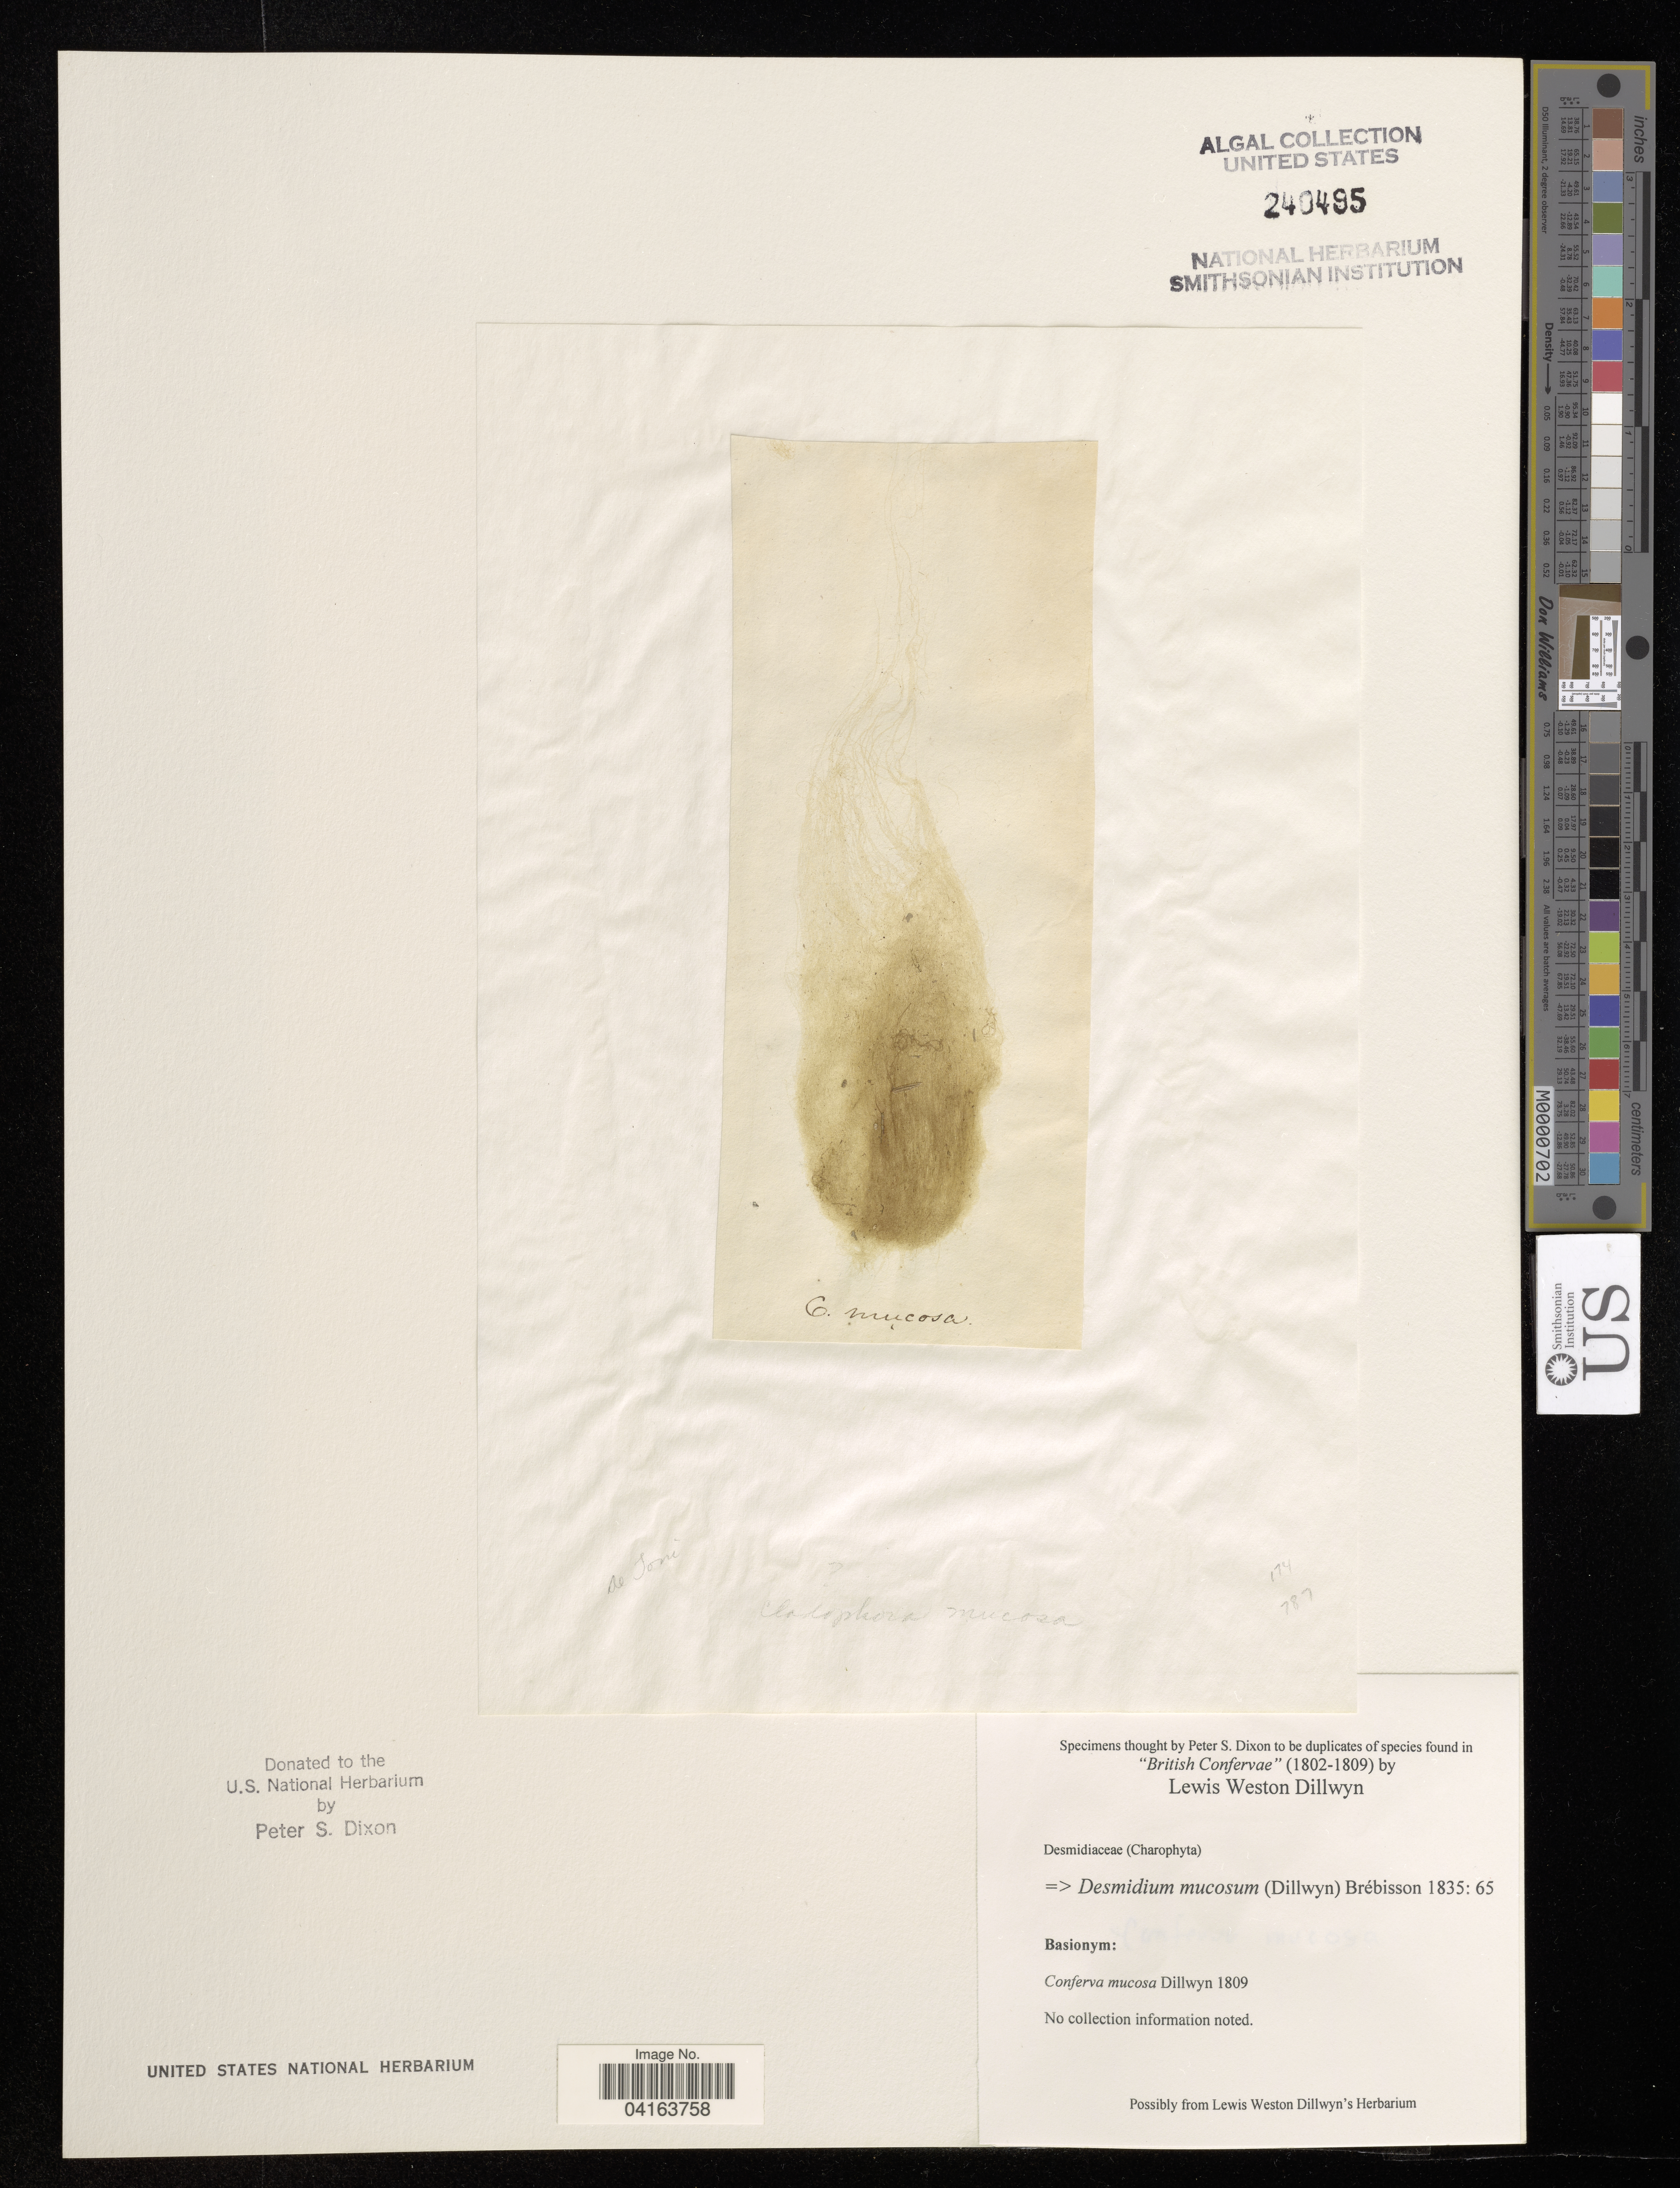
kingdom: Plantae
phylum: Charophyta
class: Zygnematophyceae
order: Zygnematales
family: Desmidiaceae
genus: Desmidium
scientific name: Desmidium baileyi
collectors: L. W. Dillwyn & P. S. Dixon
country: United Kingdom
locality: British Confervae.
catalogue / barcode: US 240495